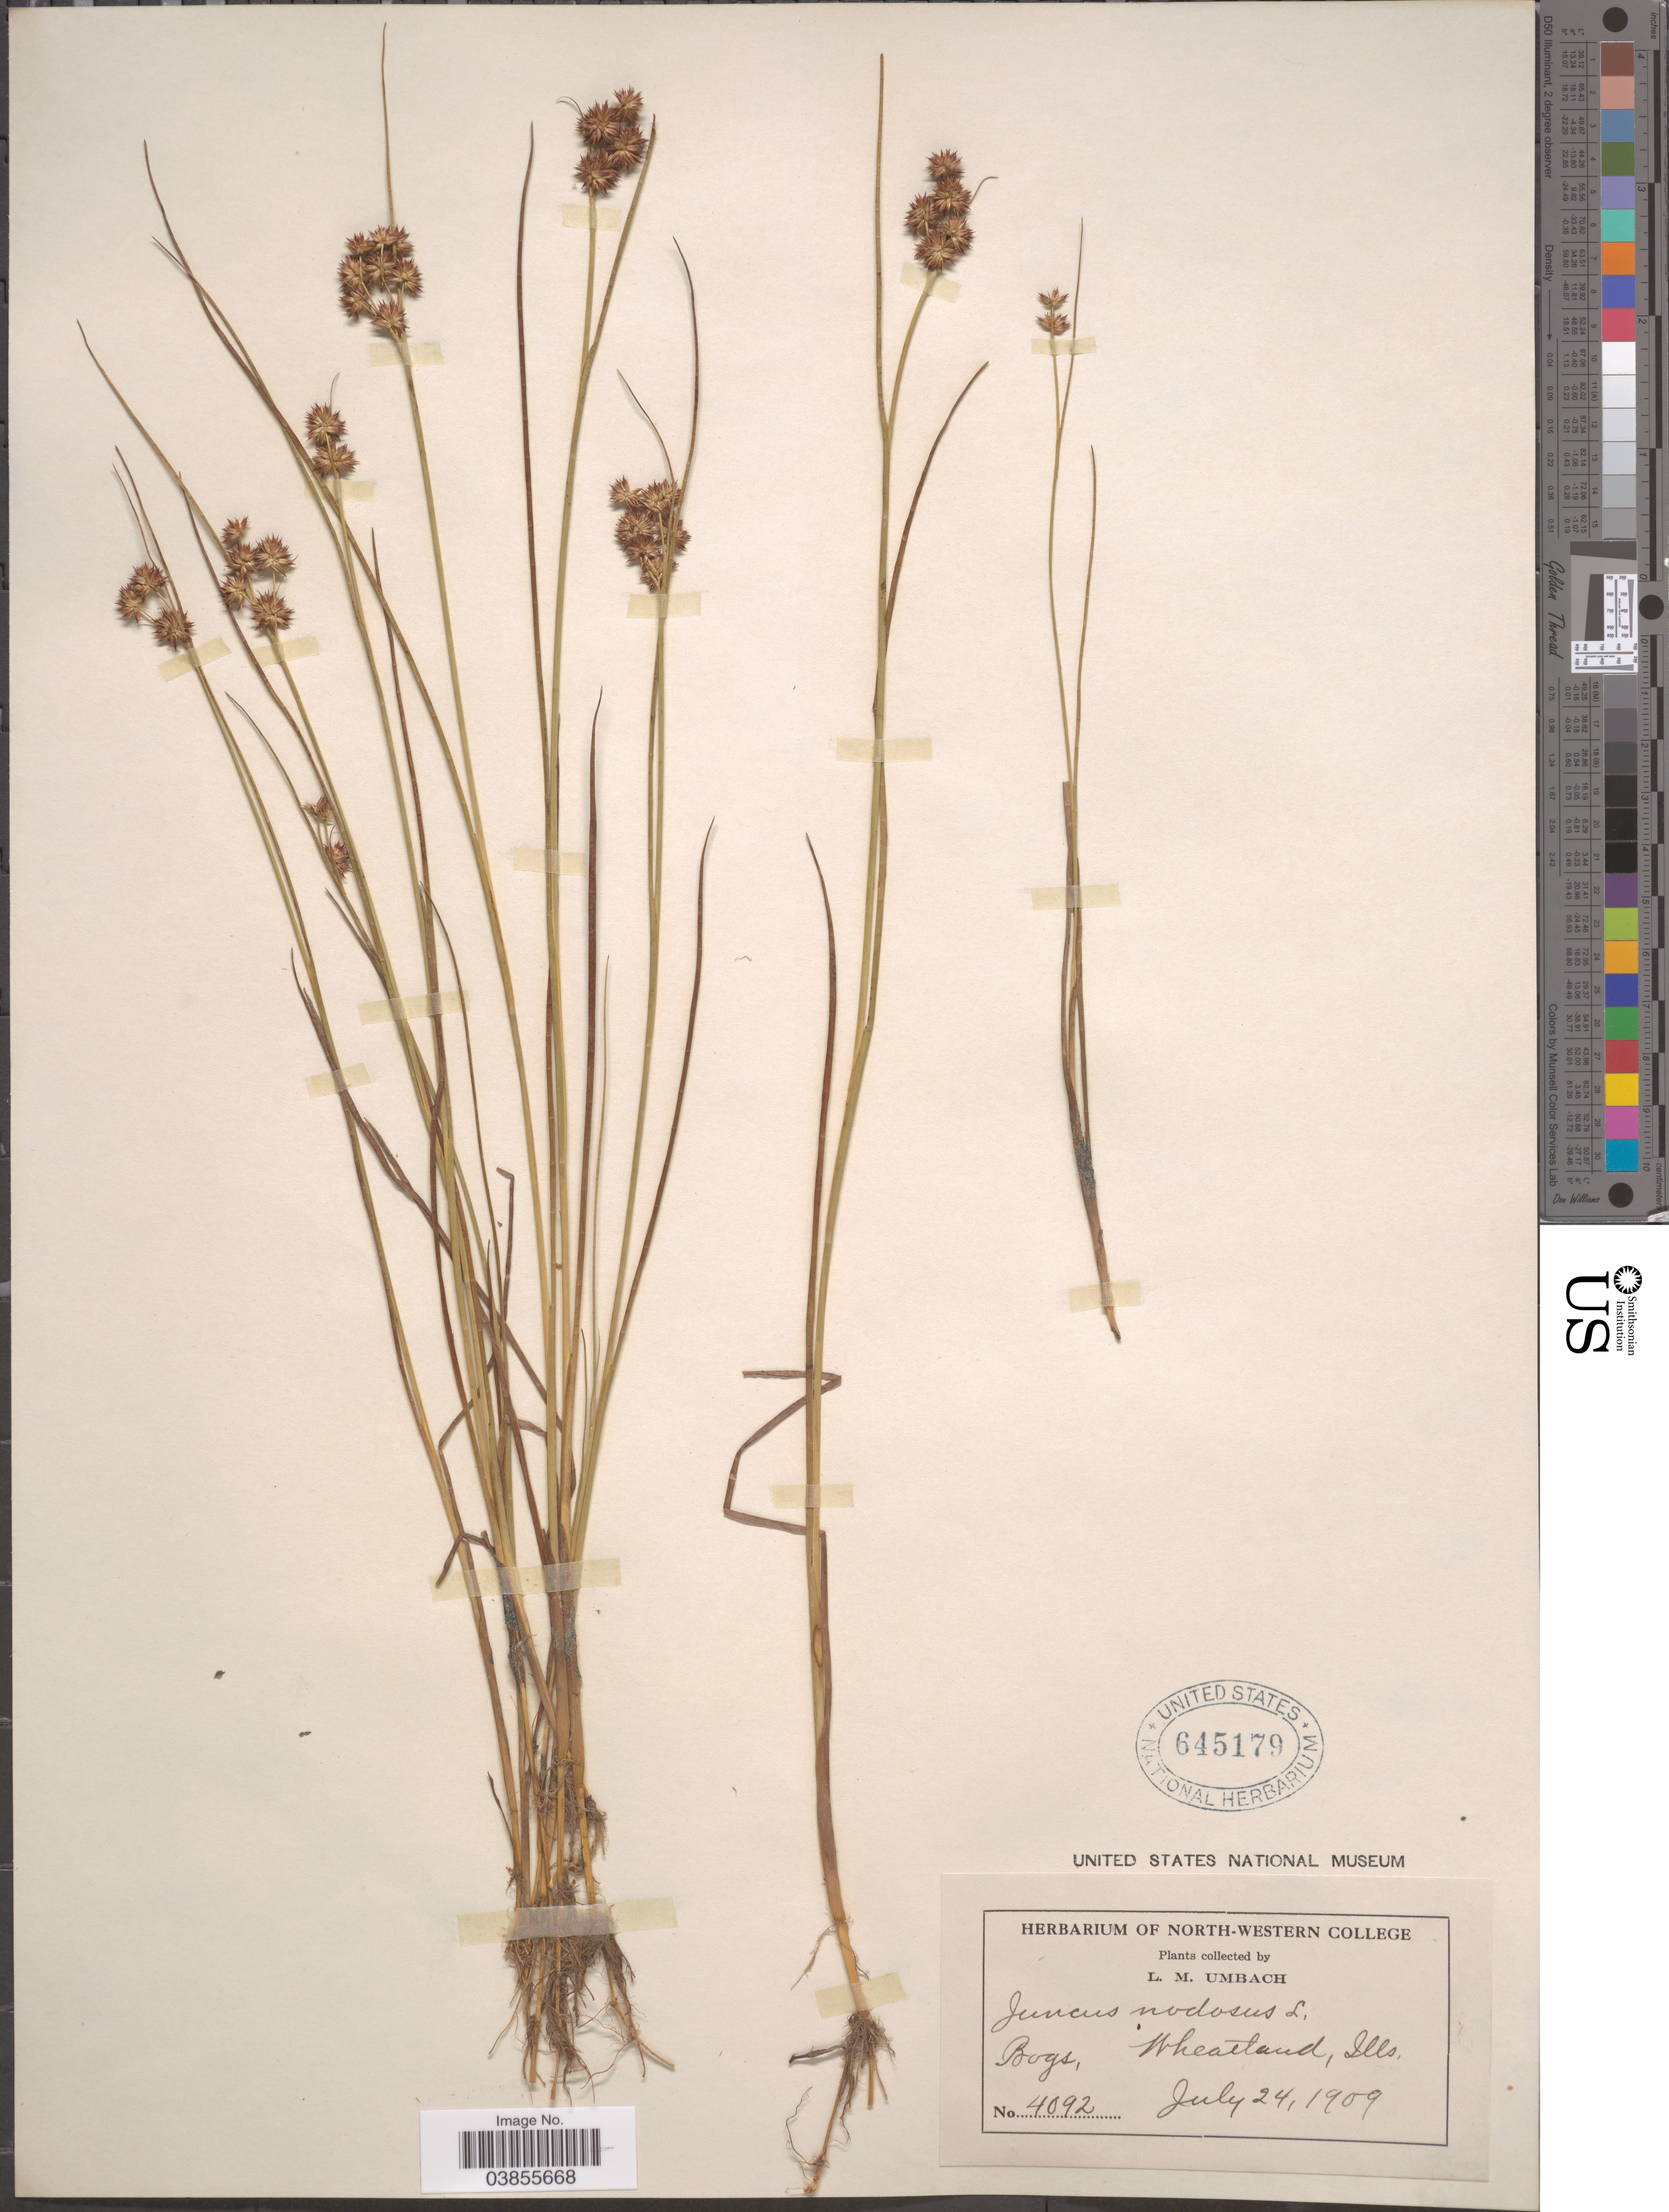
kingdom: Plantae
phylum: Tracheophyta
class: Liliopsida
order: Poales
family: Juncaceae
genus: Juncus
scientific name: Juncus nodosus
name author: L.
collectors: L. M. Umbach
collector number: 4092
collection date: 1909-07-24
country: United States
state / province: Illinois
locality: Wheatland.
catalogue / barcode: US 645179